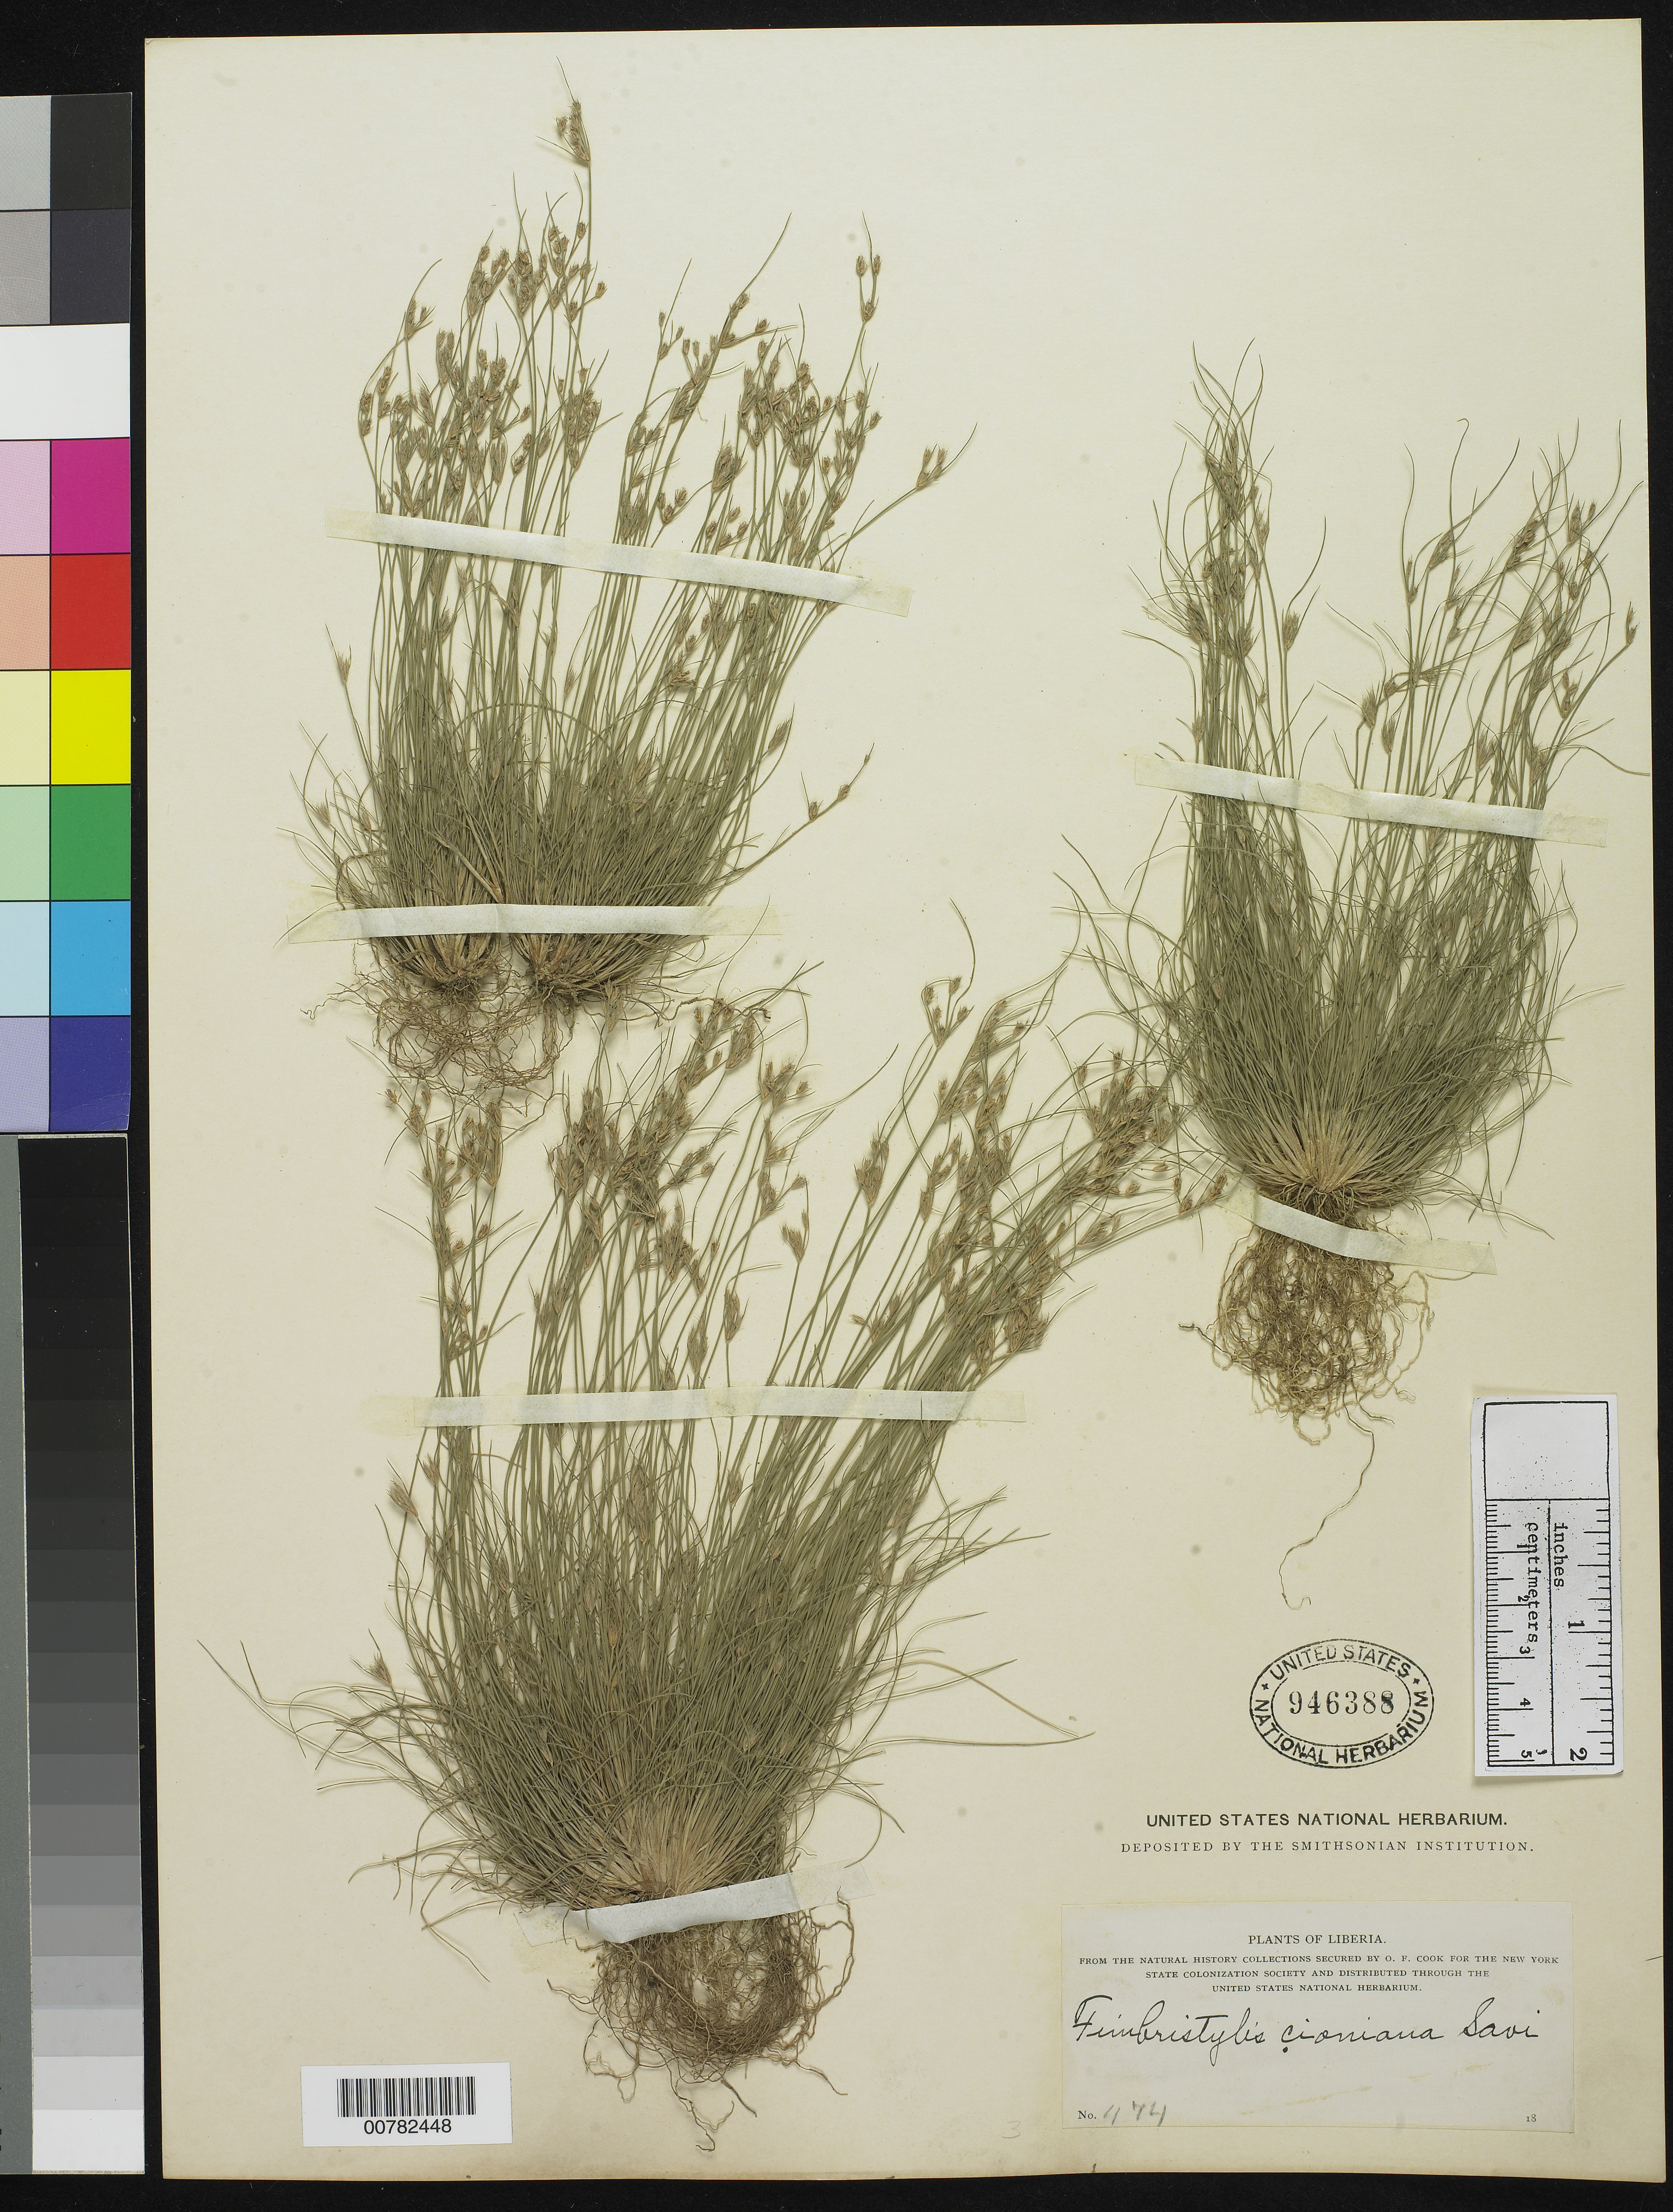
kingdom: Plantae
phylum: Tracheophyta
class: Liliopsida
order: Poales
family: Cyperaceae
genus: Fimbristylis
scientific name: Fimbristylis cioniana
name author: Pi. Savi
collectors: O. F. Cook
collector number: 474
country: Liberia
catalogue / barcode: US 946388